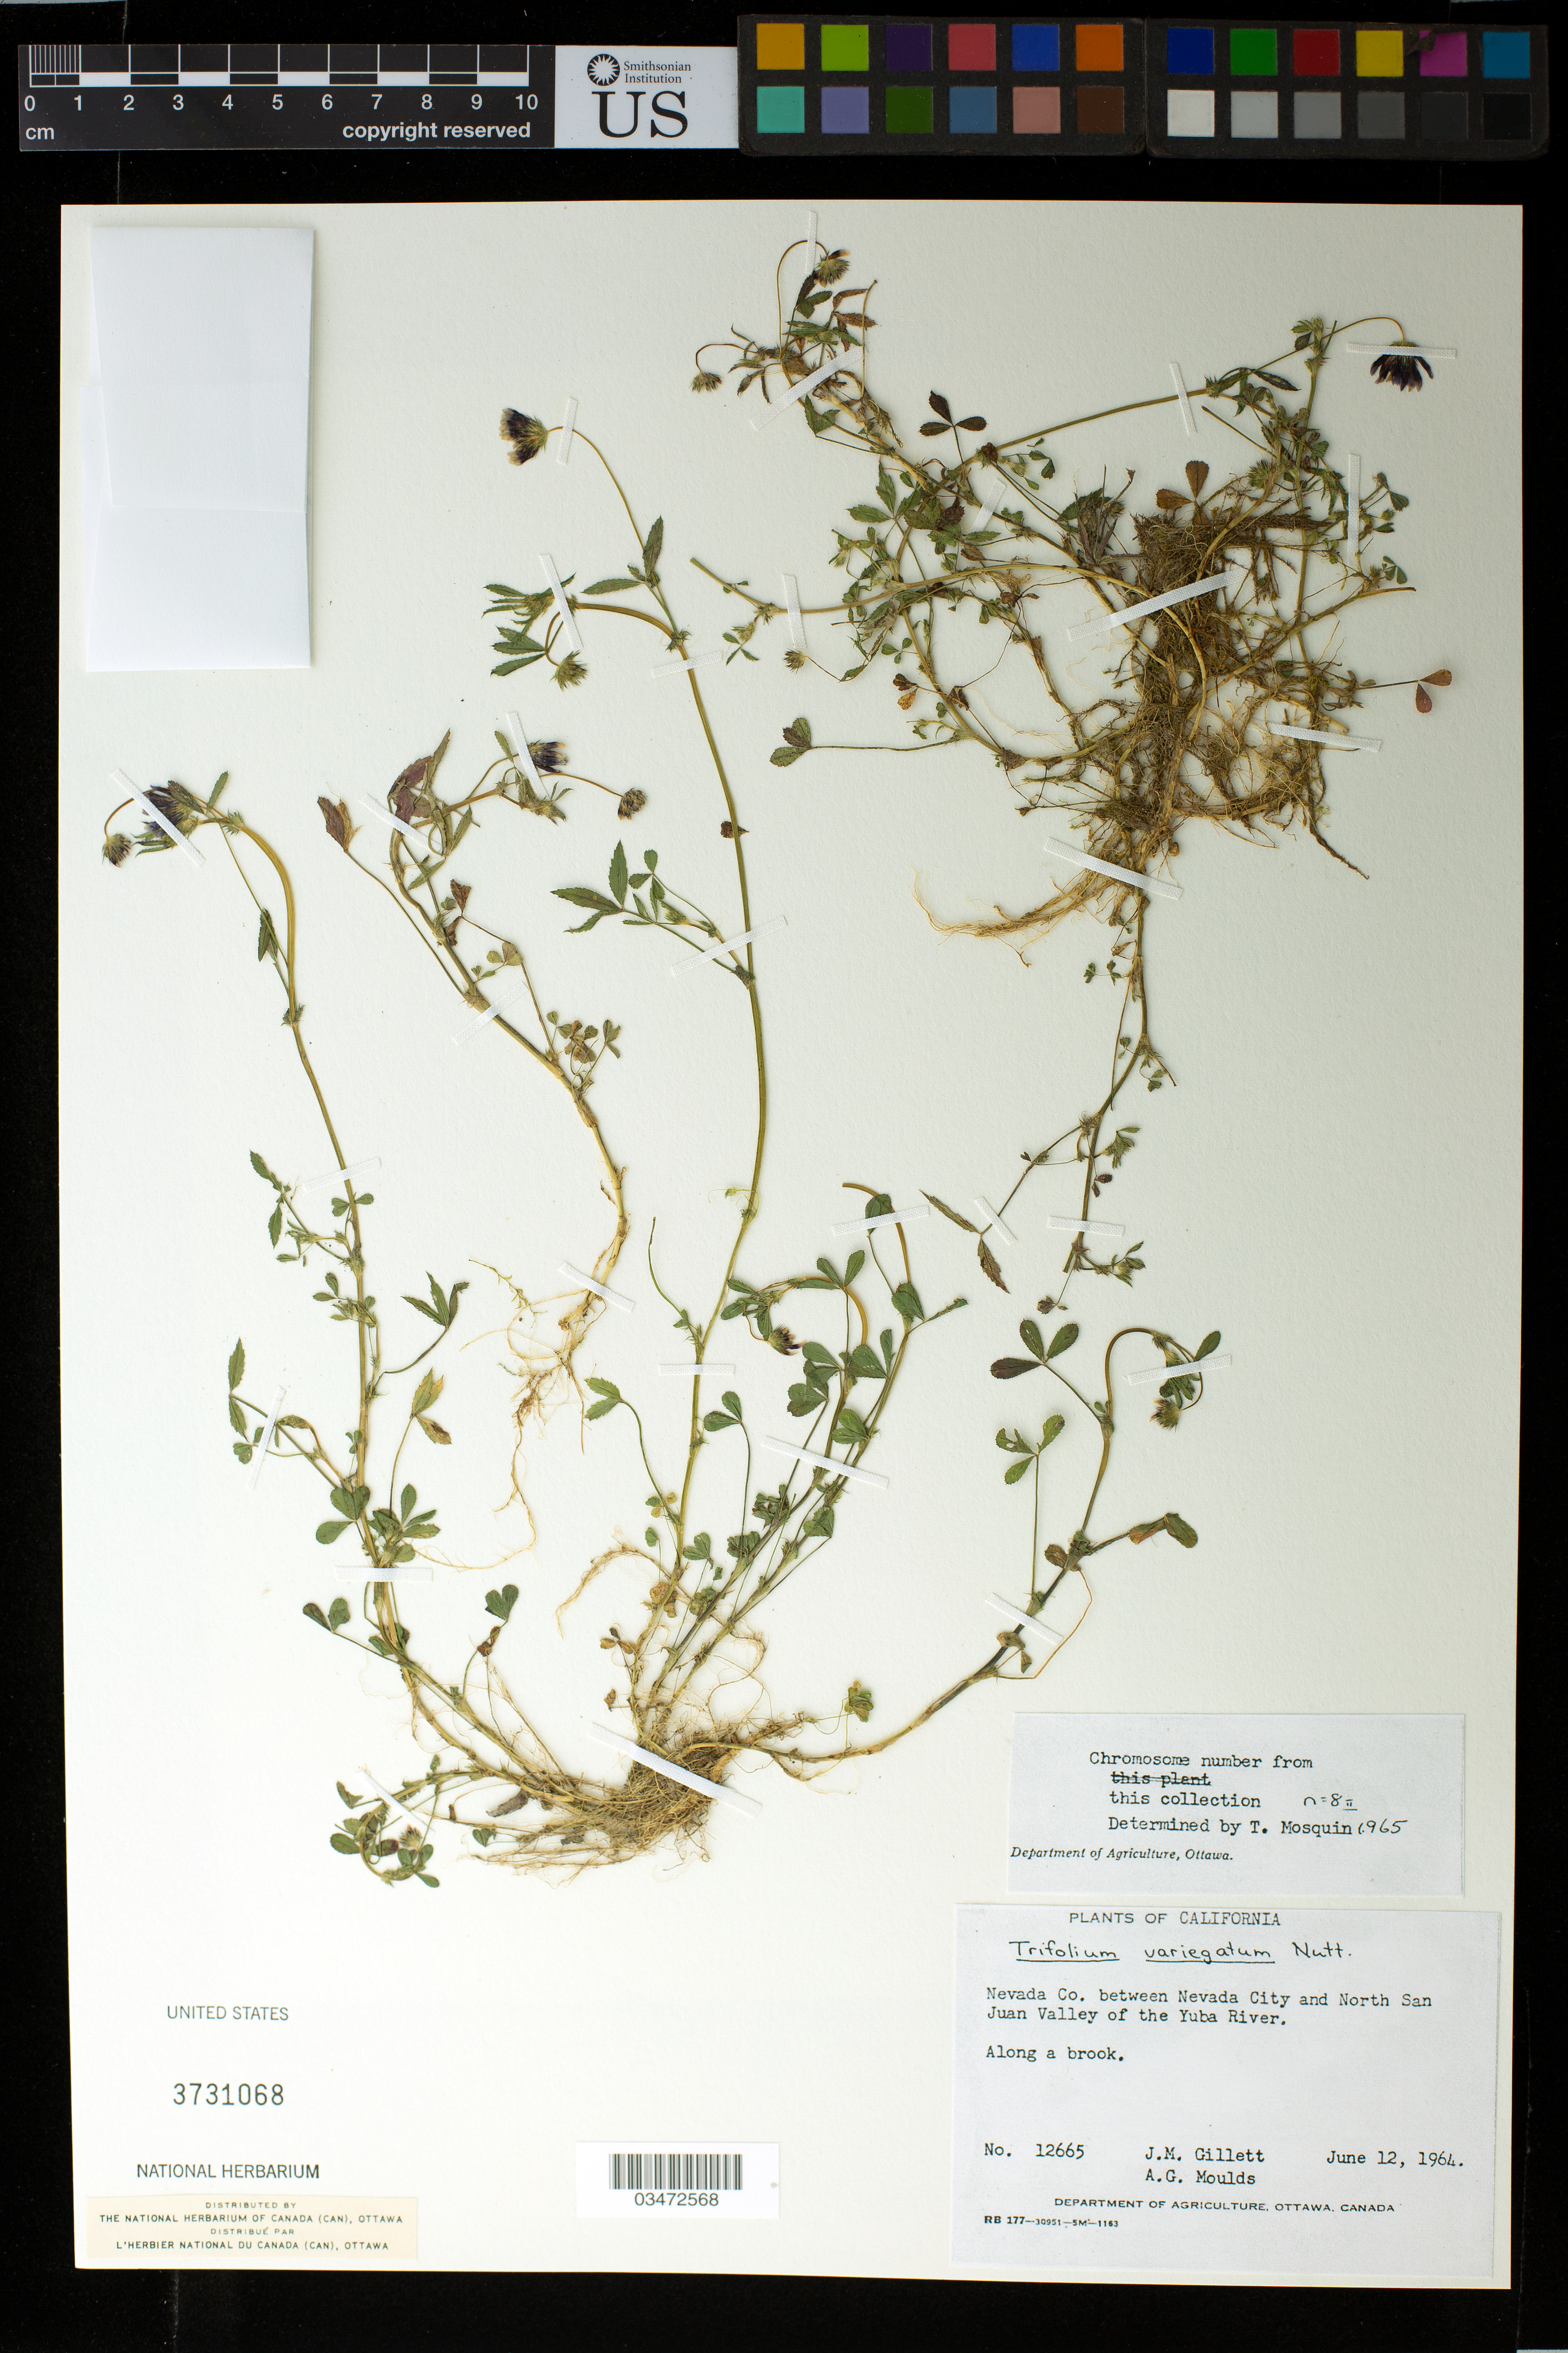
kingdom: Plantae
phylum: Tracheophyta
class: Magnoliopsida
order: Fabales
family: Fabaceae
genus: Trifolium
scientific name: Trifolium variegatum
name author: Nutt.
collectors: J. Gillett & A. Moulds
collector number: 12665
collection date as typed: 12 Jun 1964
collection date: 1964-06-12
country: United States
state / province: California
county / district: Nevada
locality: Nevada Co. between Nevada City and North San Juan Valley of the Yuba River.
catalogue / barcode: US 3731068